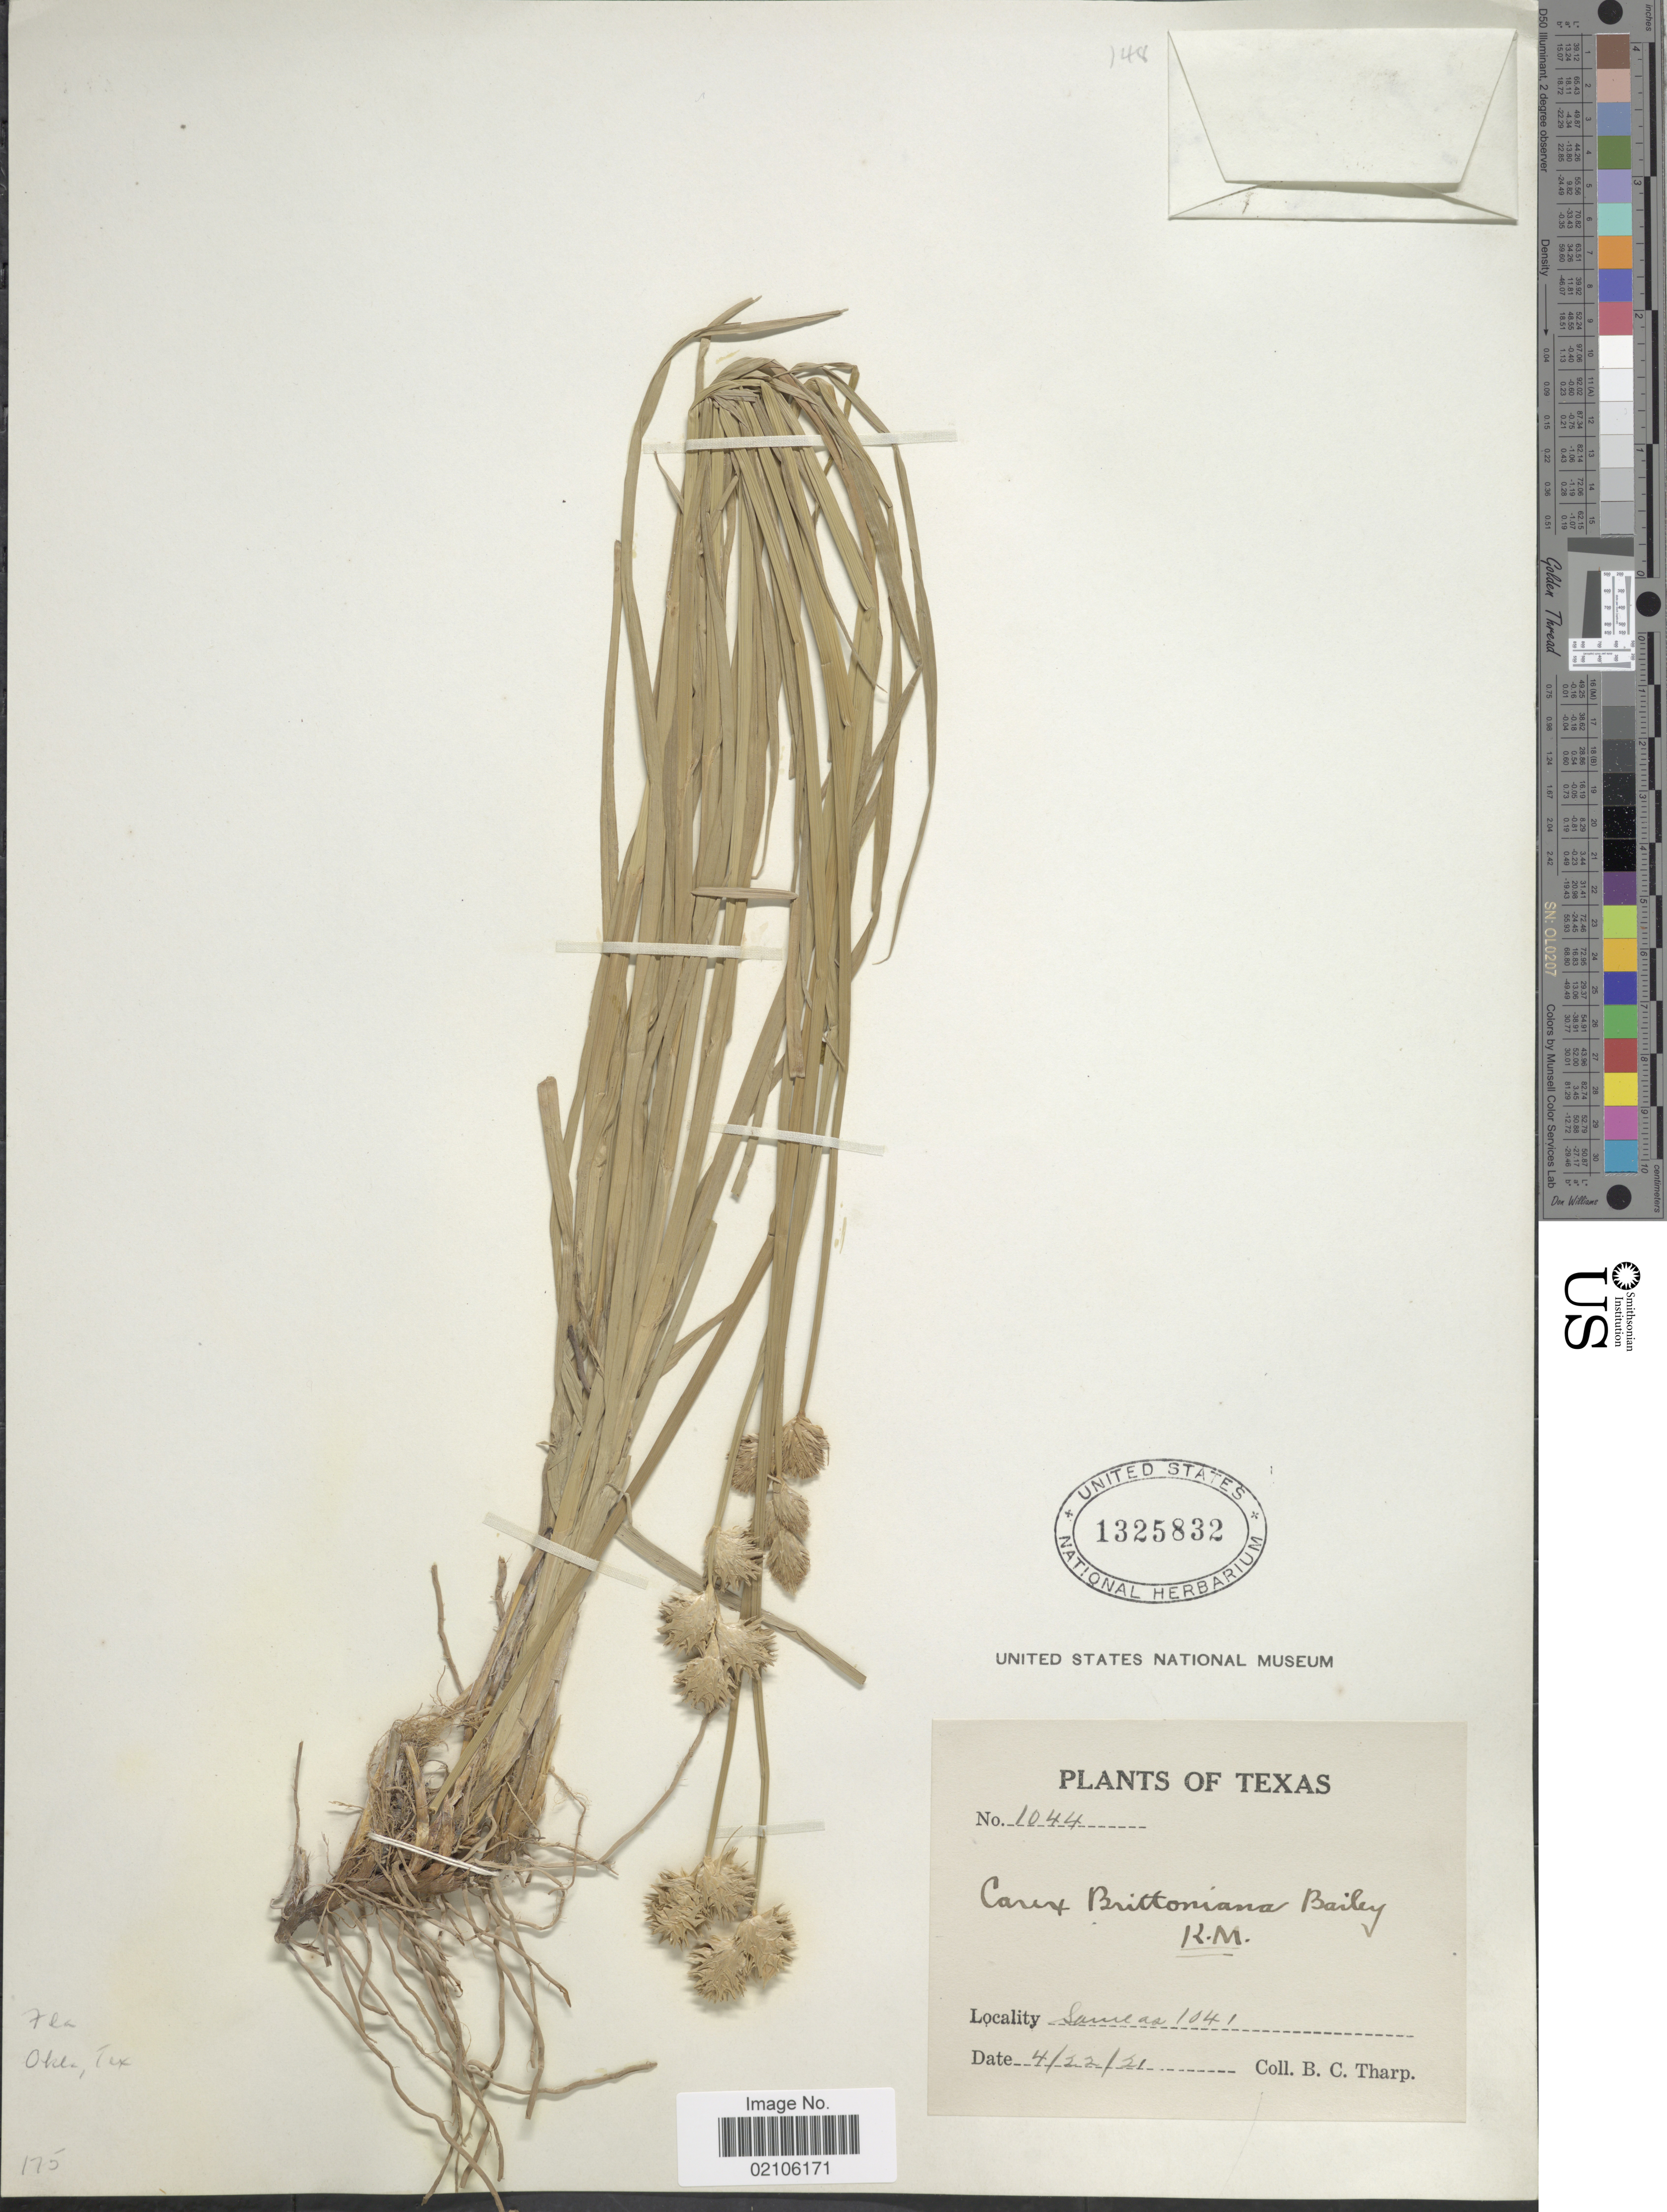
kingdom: Plantae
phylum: Tracheophyta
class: Liliopsida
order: Poales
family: Cyperaceae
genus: Carex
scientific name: Carex tetrastachya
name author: Scheele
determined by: Strong, Mark T., (BOT), Smithsonian Institution - National Museum of Natural History (UNITED STATES)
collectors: B. C. Tharp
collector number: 1044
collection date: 1921-04-22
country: United States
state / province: Texas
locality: Shallow pond, R. R. ditch, Austin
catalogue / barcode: US 1325832